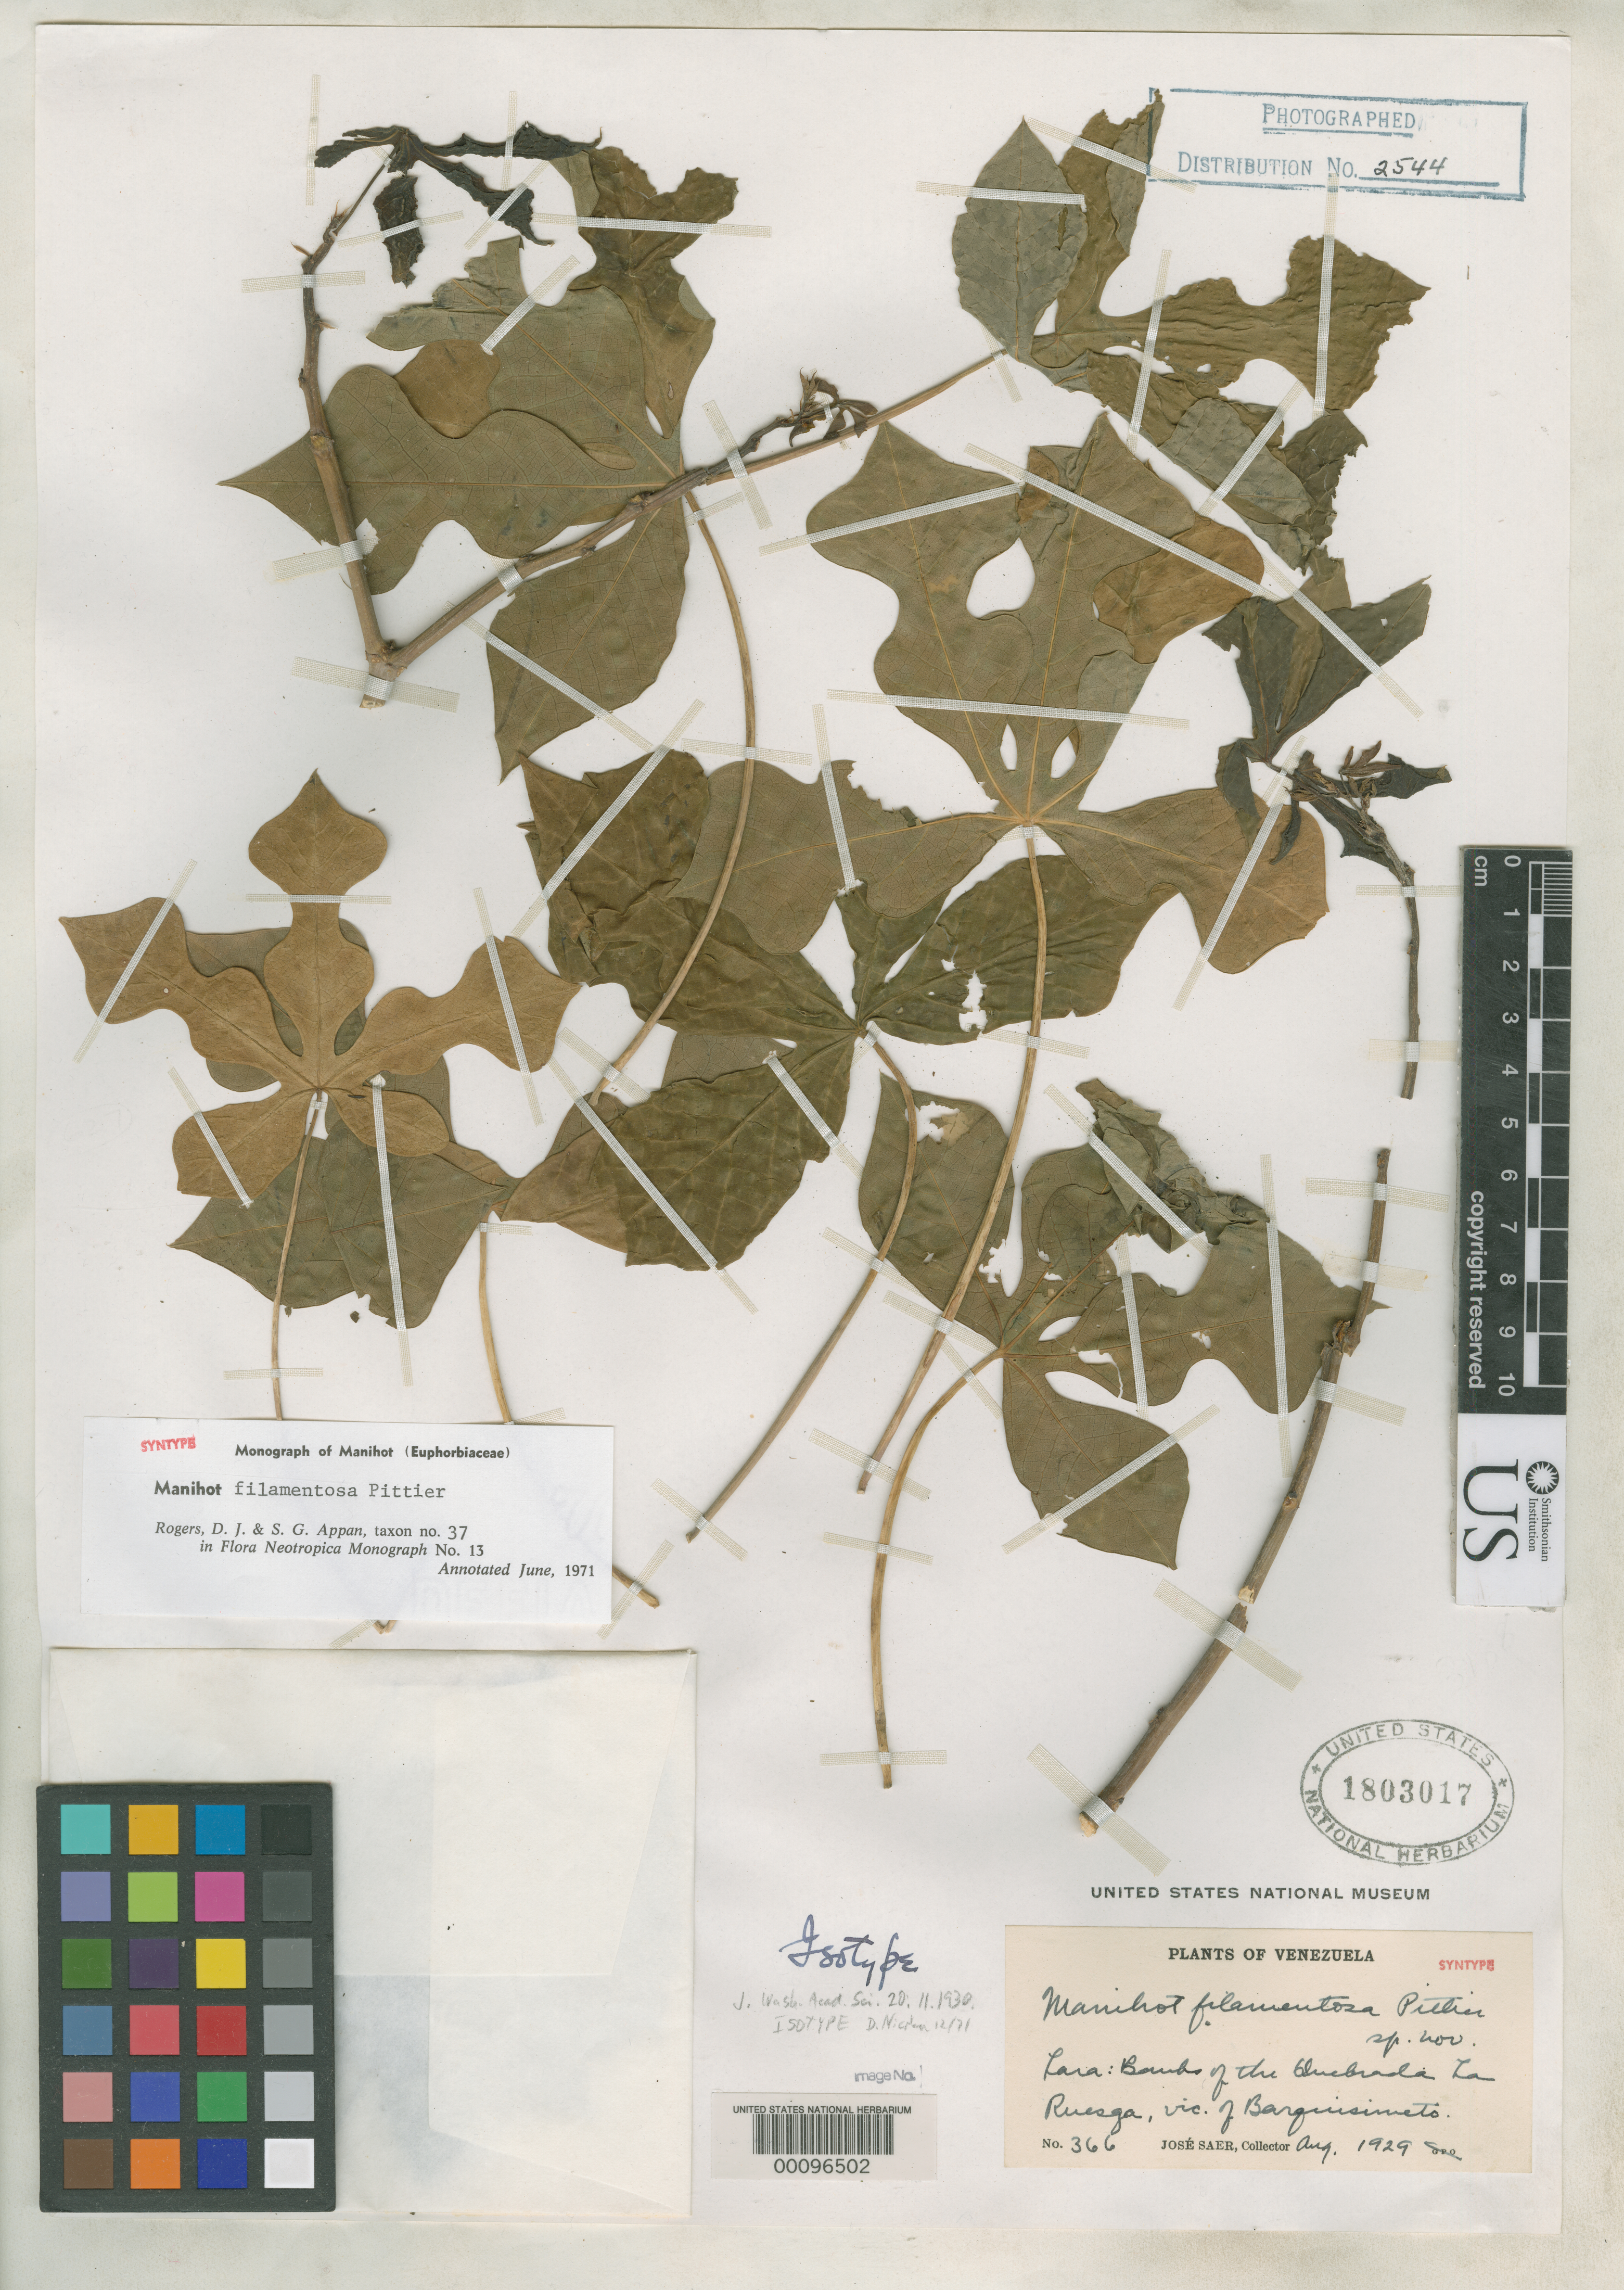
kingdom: Plantae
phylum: Tracheophyta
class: Magnoliopsida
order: Malpighiales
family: Euphorbiaceae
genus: Manihot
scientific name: Manihot filamentosa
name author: Pittier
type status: Isotype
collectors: J. Saer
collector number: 366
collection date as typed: Aug 1929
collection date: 1929-08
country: Venezuela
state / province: Lara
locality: Baraquisimeto vicinity.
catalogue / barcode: US 1803017